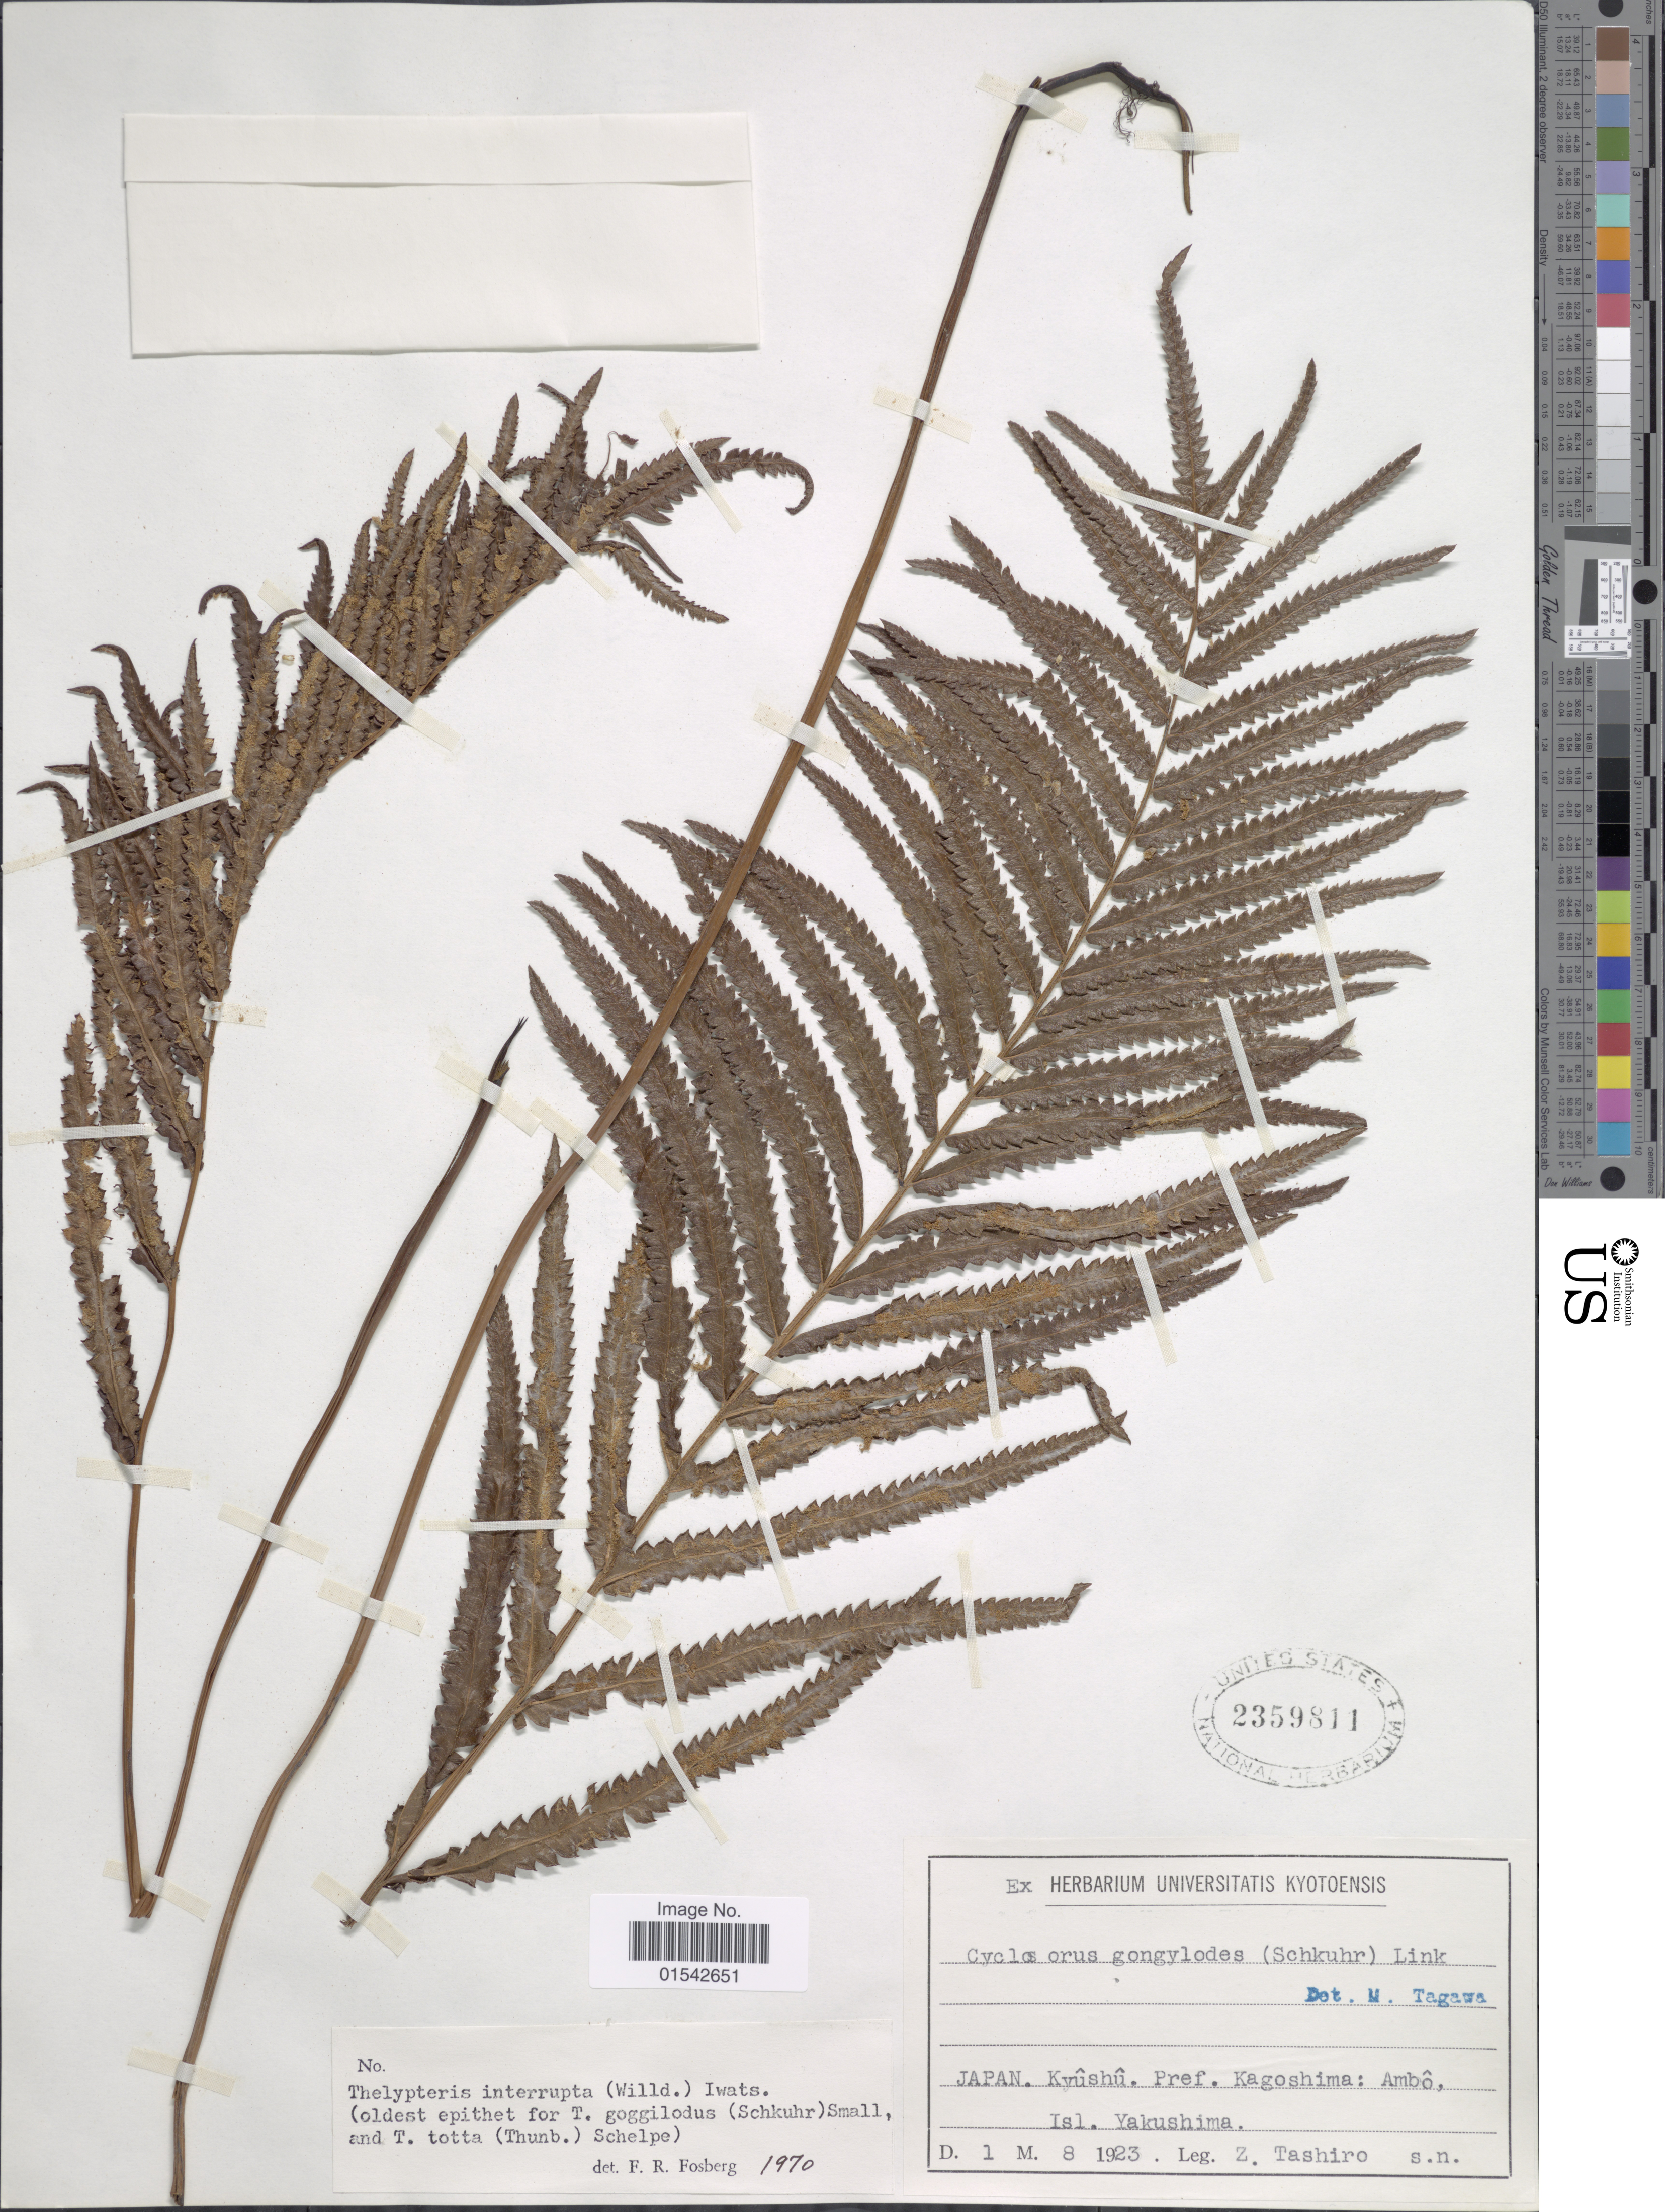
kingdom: Plantae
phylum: Tracheophyta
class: Polypodiopsida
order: Polypodiales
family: Thelypteridaceae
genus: Cyclosorus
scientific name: Cyclosorus interruptus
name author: (Willd.) H. Itô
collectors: Z. Tashiro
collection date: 1923-08-01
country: Japan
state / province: Kagosima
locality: Kyûshû: Ambô, Isl. Yakushima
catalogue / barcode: US 2359811